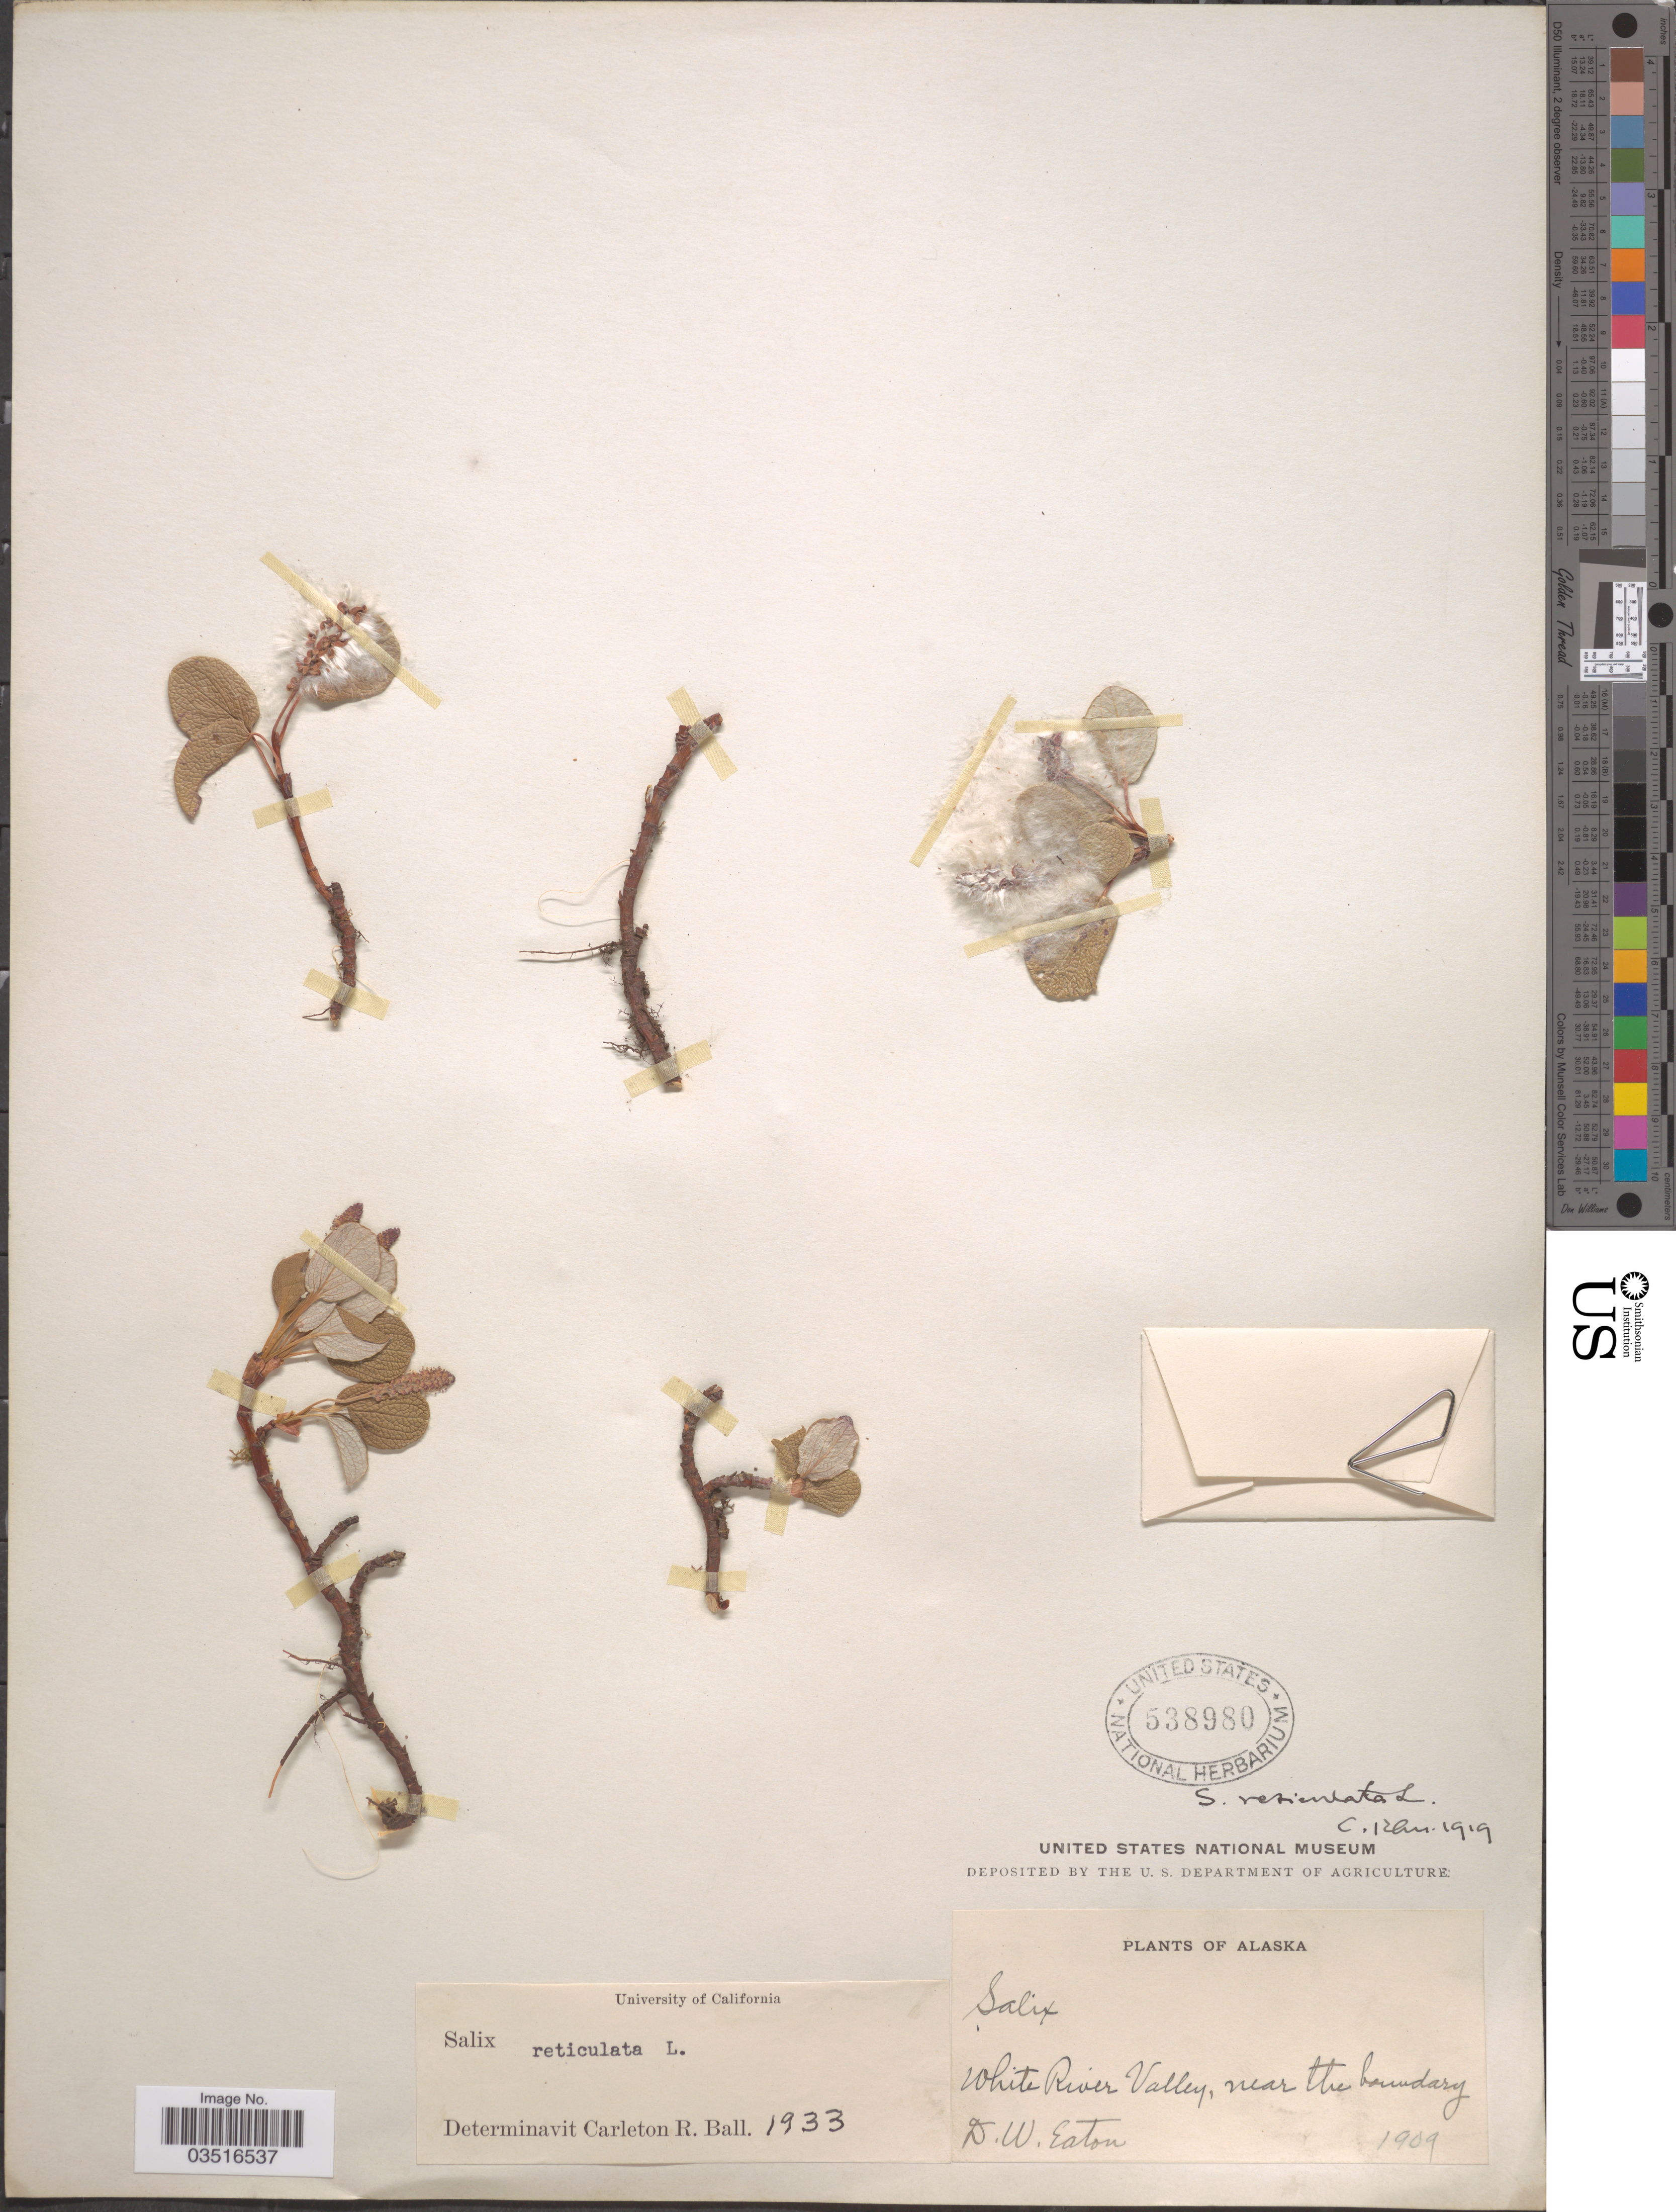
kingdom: Plantae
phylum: Tracheophyta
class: Magnoliopsida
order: Malpighiales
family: Salicaceae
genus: Salix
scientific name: Salix reticulata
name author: L.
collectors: D. Eaton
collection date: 1909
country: United States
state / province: Alaska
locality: White River Valley, near the boundary.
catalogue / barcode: US 538980